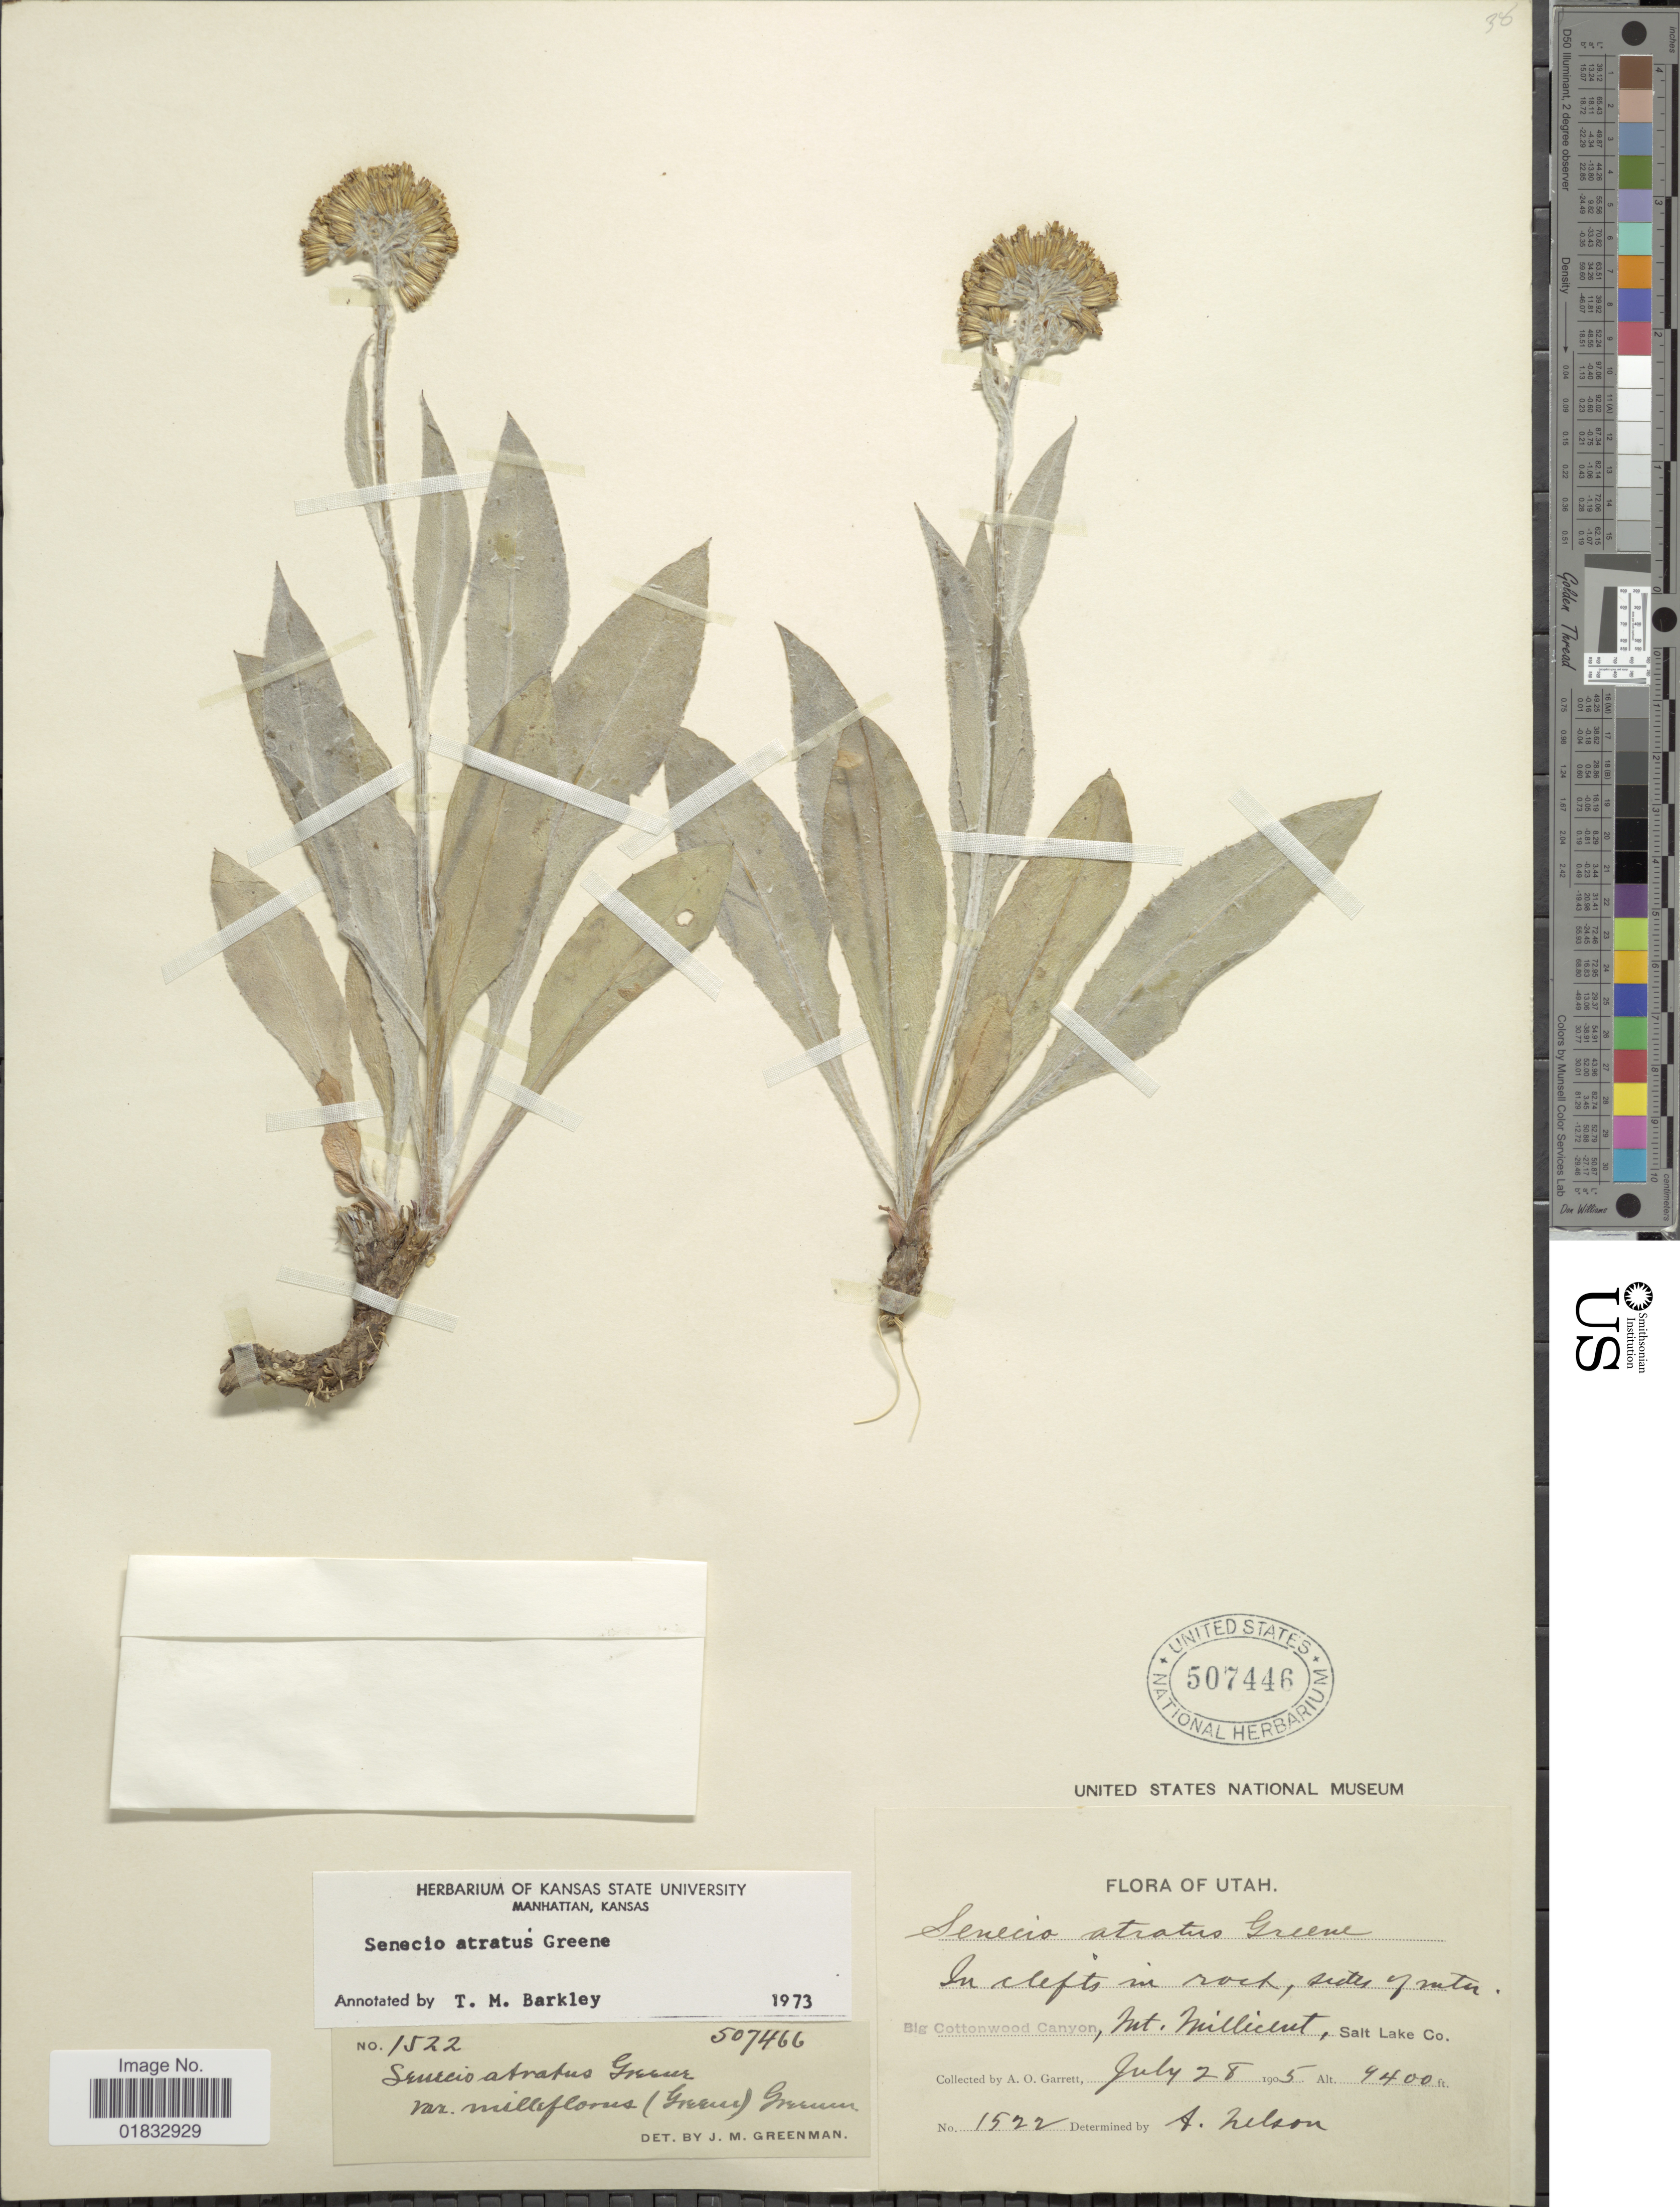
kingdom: Plantae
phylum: Tracheophyta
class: Magnoliopsida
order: Asterales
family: Asteraceae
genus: Senecio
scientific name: Senecio atratus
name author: Greene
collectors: A. O. Garrett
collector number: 1522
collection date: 1905-07-28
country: United States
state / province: Utah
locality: In cliffs in rock, sides of mtn. Big Cottonwood Canyon, Mt Millicent, Salt Lake Co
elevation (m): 2865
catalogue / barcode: US 507446